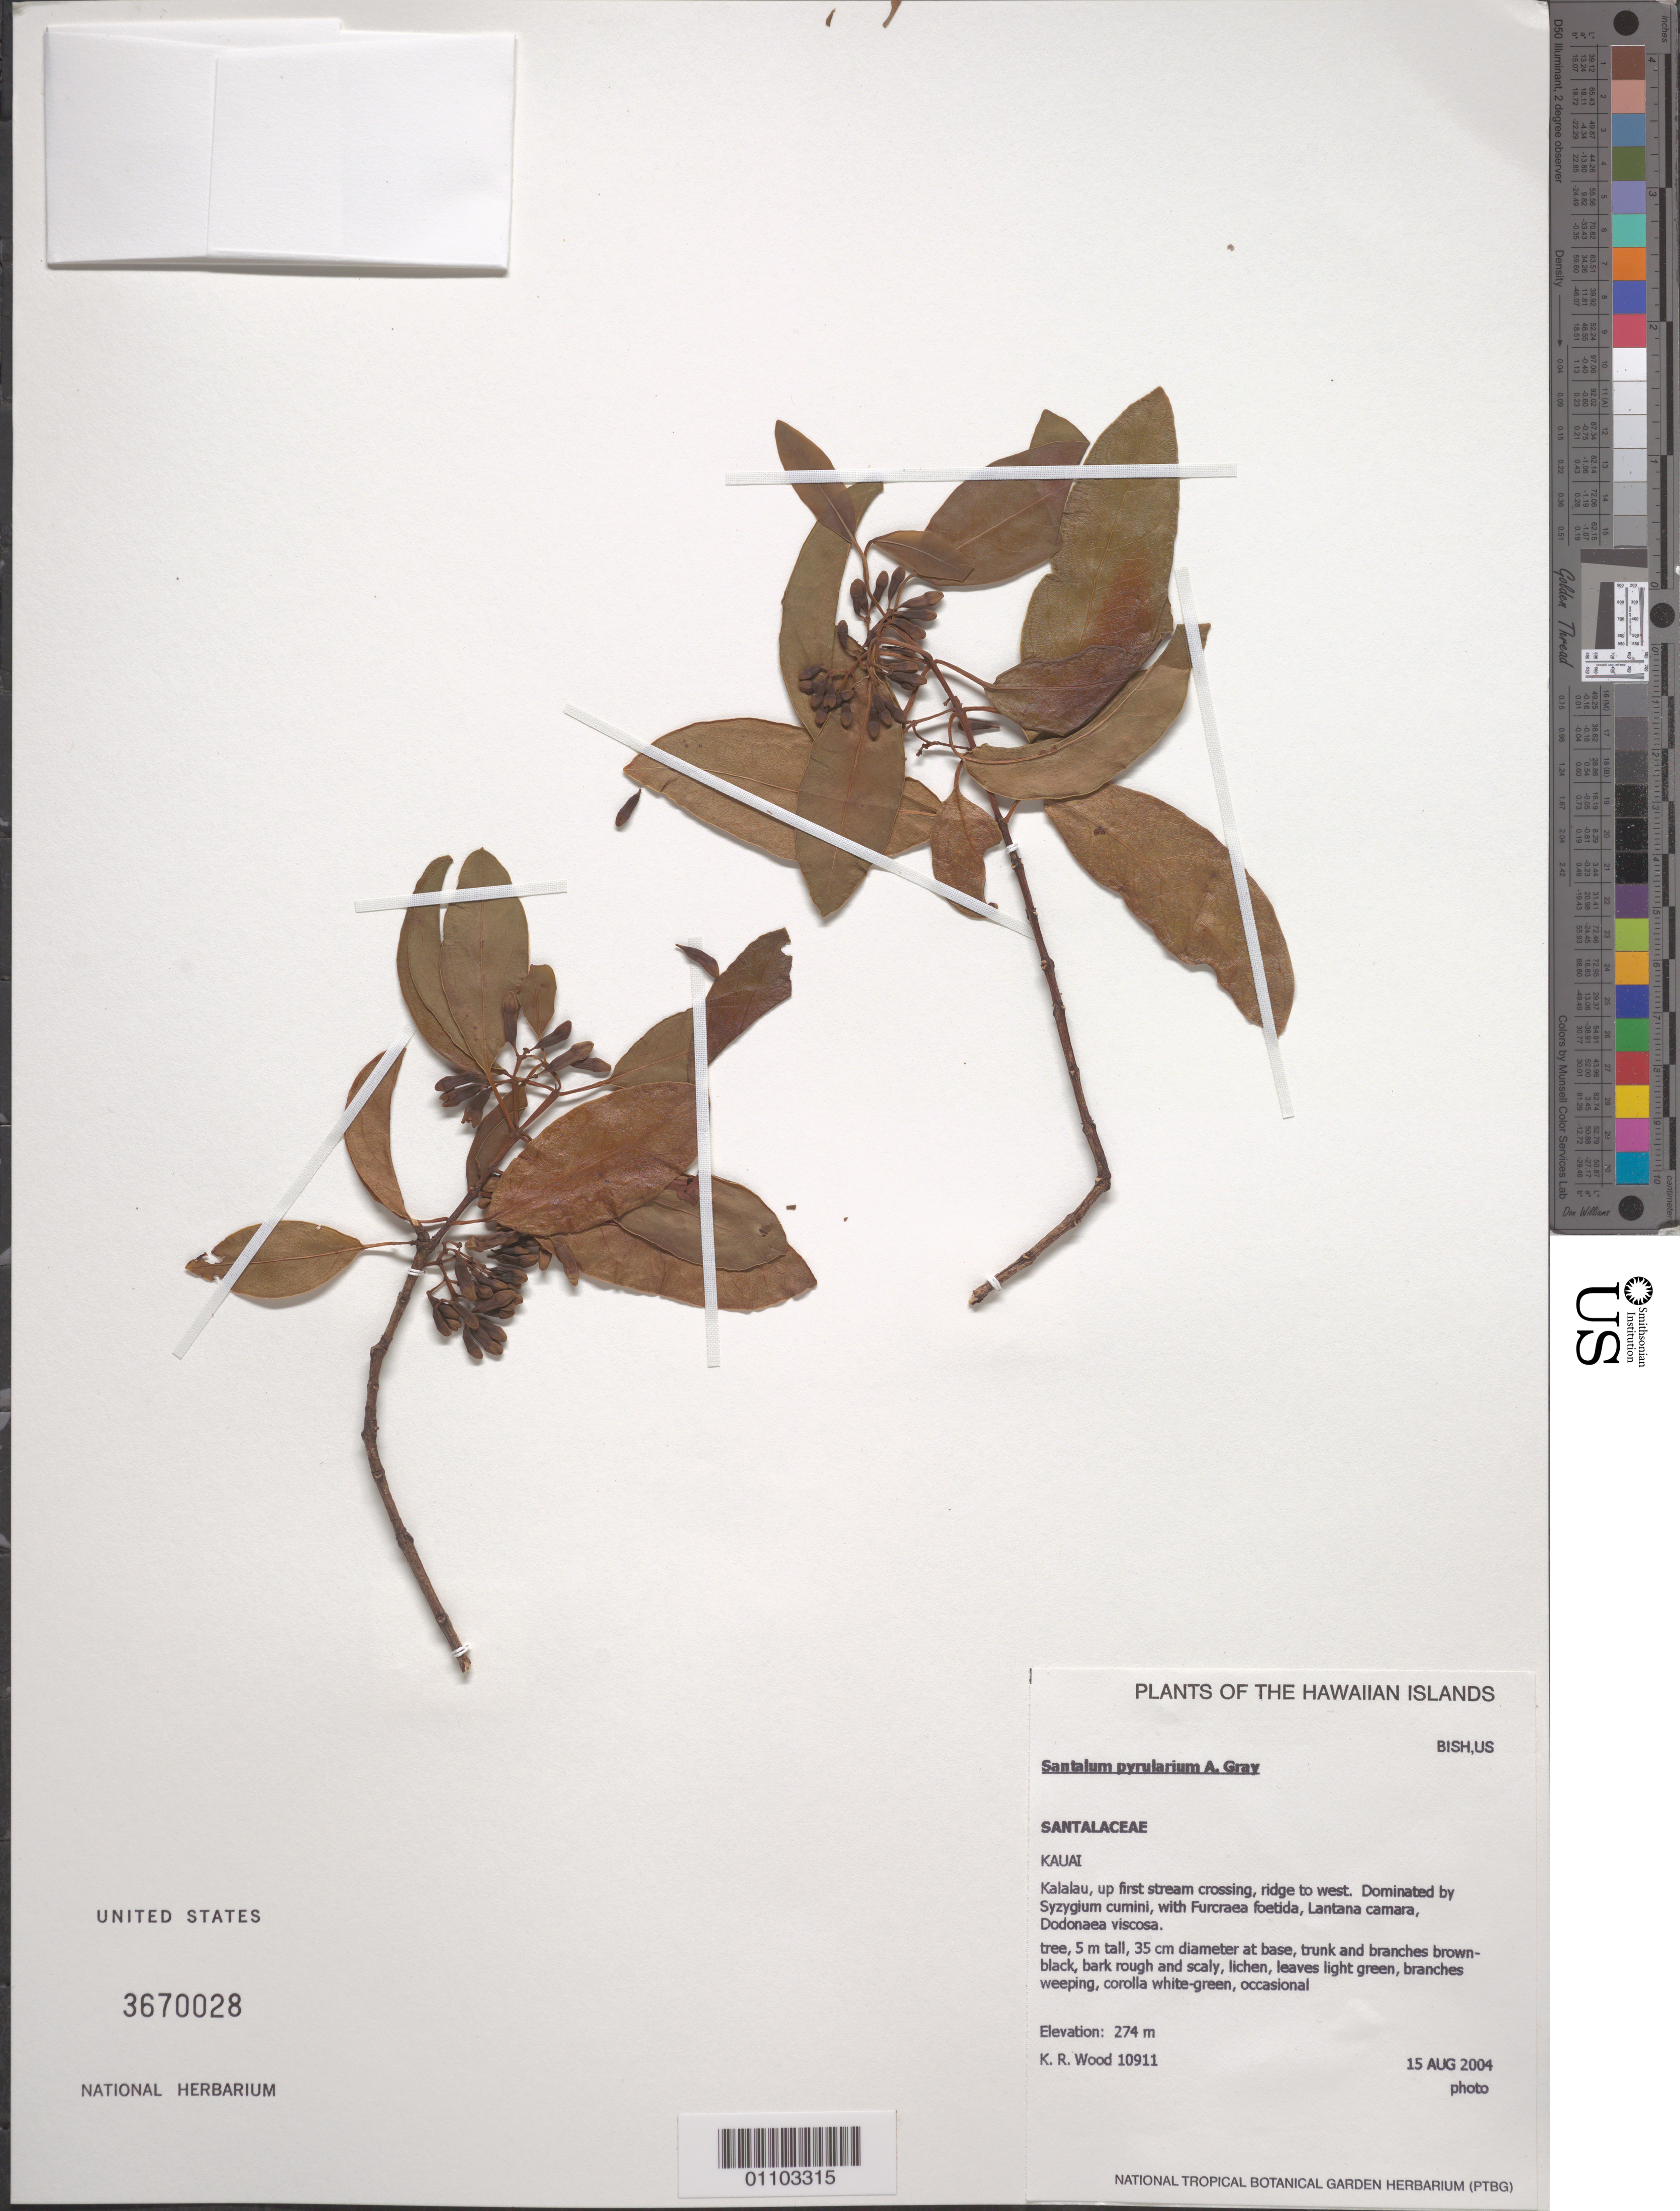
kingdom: Plantae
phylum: Tracheophyta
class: Magnoliopsida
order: Santalales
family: Santalaceae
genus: Santalum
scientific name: Santalum pyrularium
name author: A. Gray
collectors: K. R. Wood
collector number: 10911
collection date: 2004-08-15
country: United States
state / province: Hawaii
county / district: Kaui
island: Kaua'i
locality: Kalalau, up first stream crossing, ridge to west.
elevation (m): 274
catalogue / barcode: US 3670028